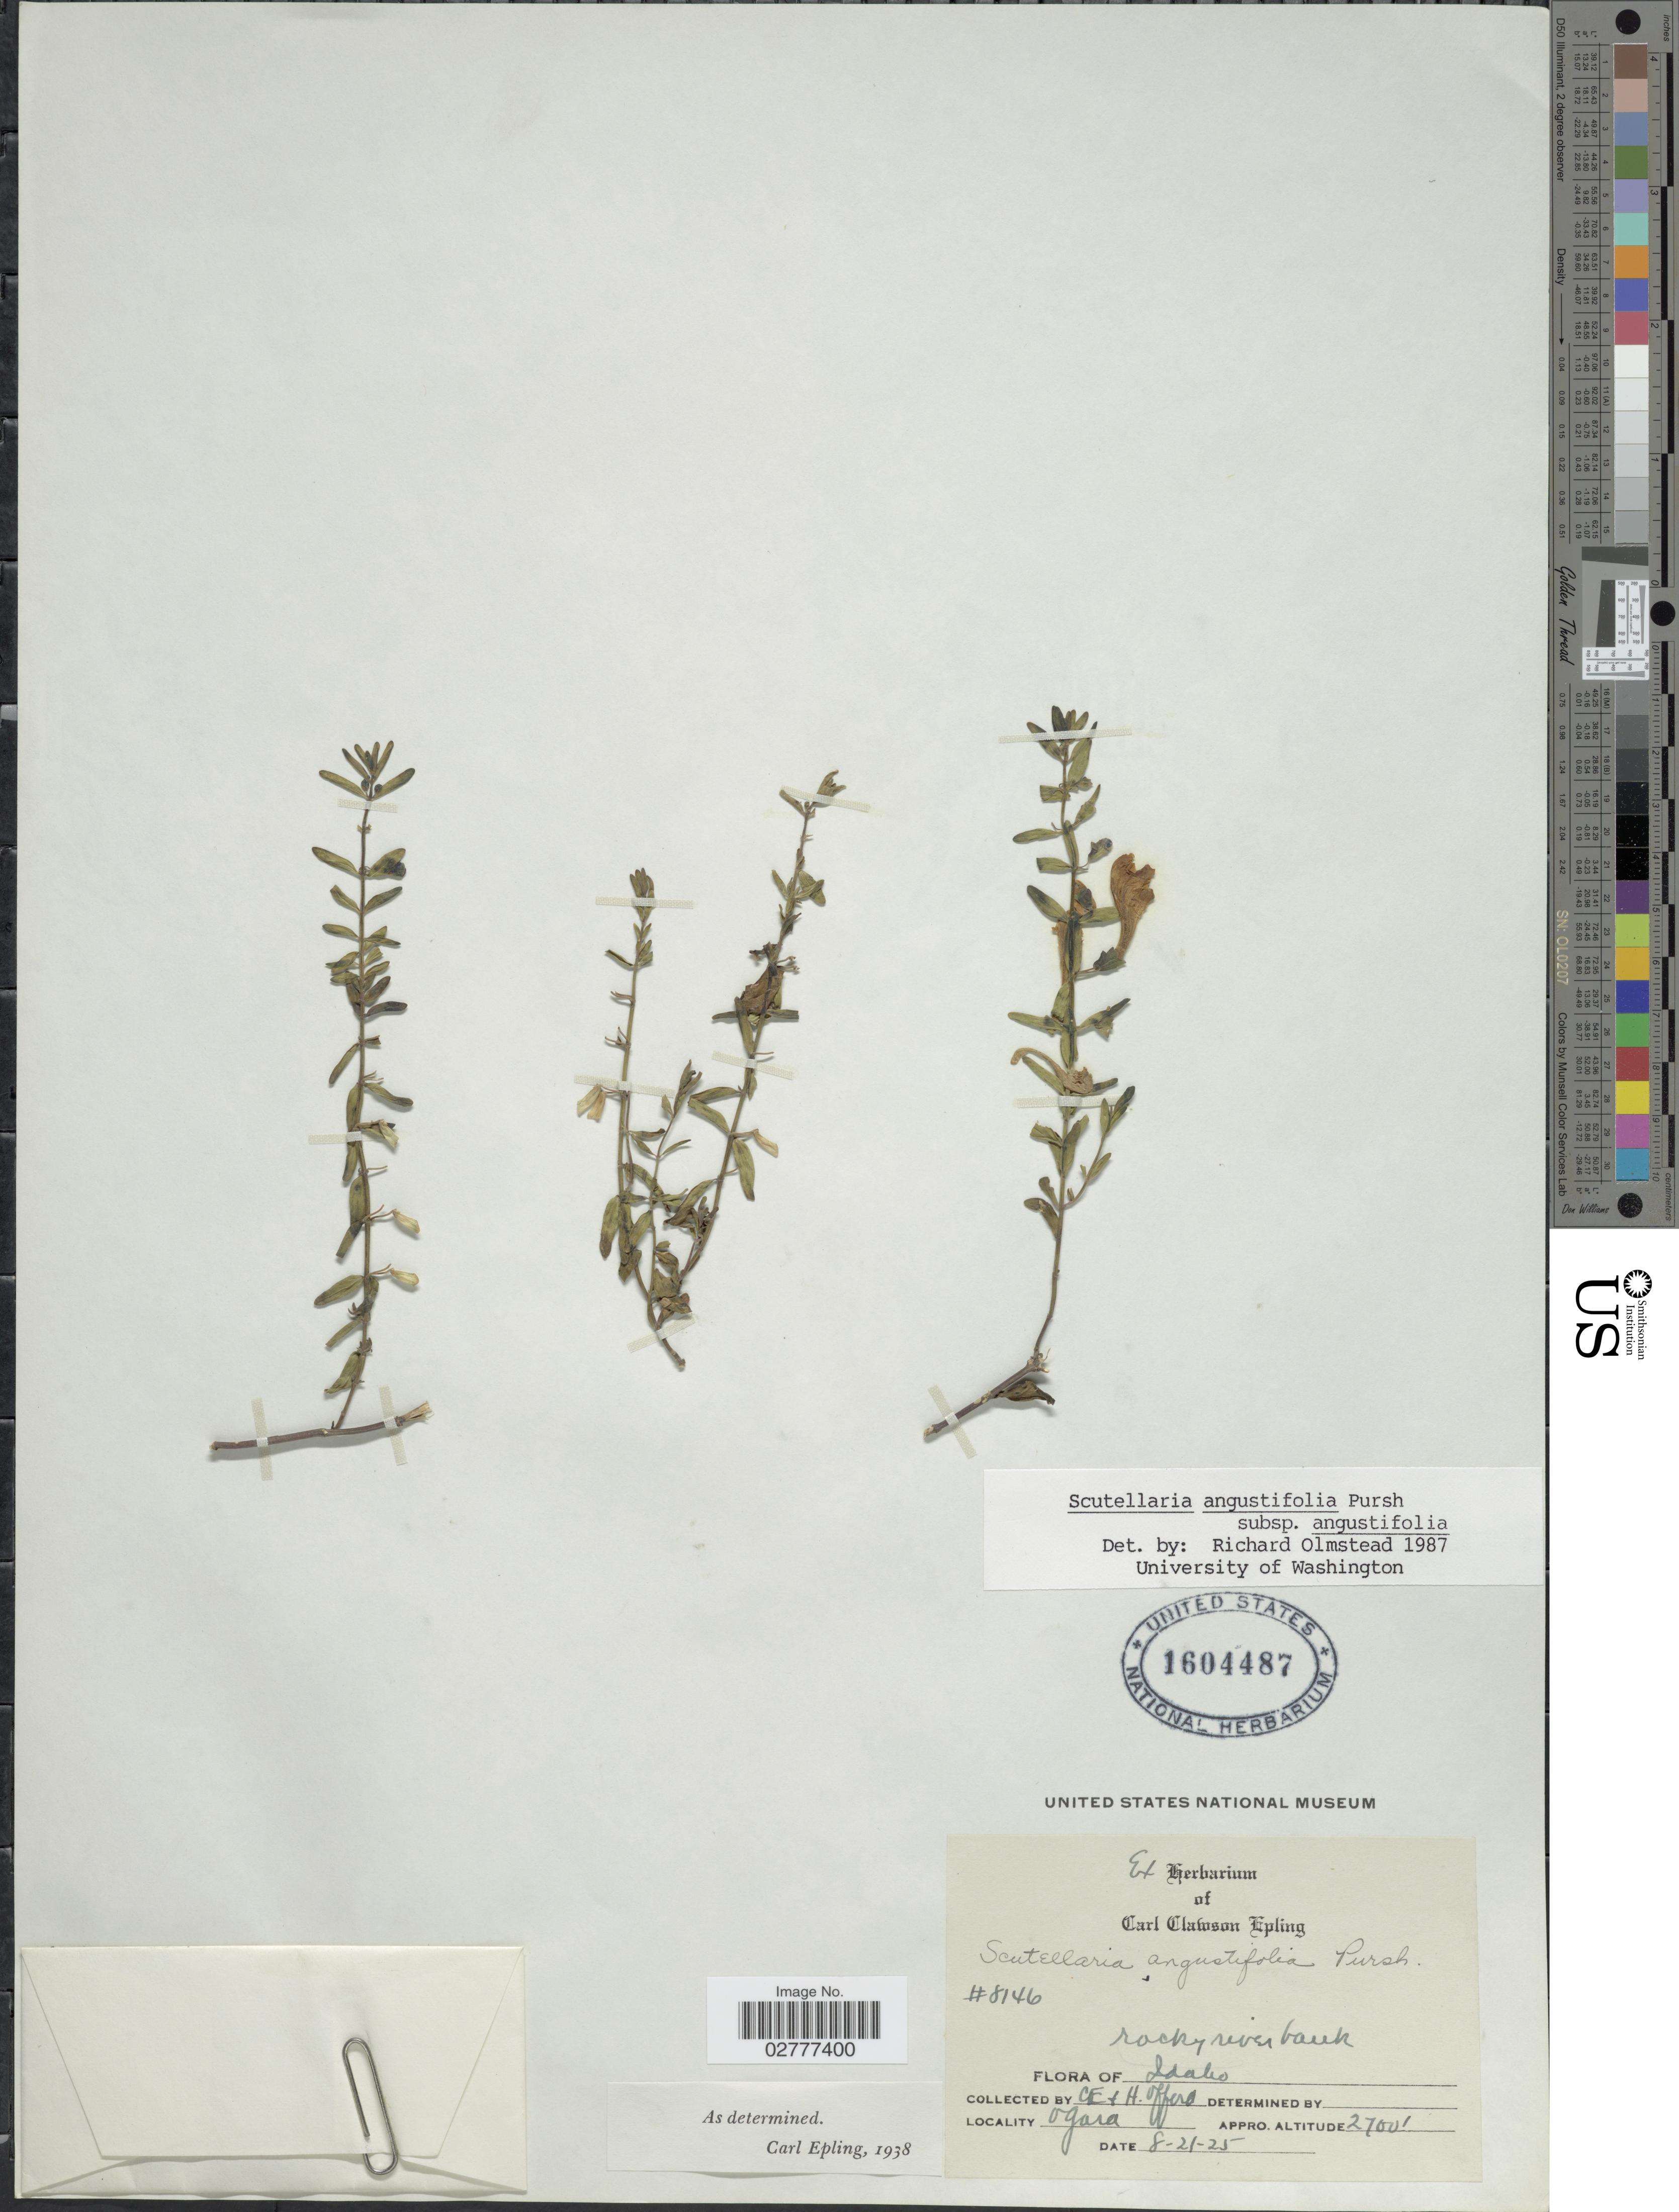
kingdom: Plantae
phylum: Tracheophyta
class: Magnoliopsida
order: Lamiales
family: Lamiaceae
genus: Scutellaria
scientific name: Scutellaria angustifolia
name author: Pursh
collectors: C. Offerd & H. Offerd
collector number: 8146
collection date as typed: Transcribed d/m/y: 21/8/25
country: United States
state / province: Idaho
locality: Ogara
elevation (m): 823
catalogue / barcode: US 1604487